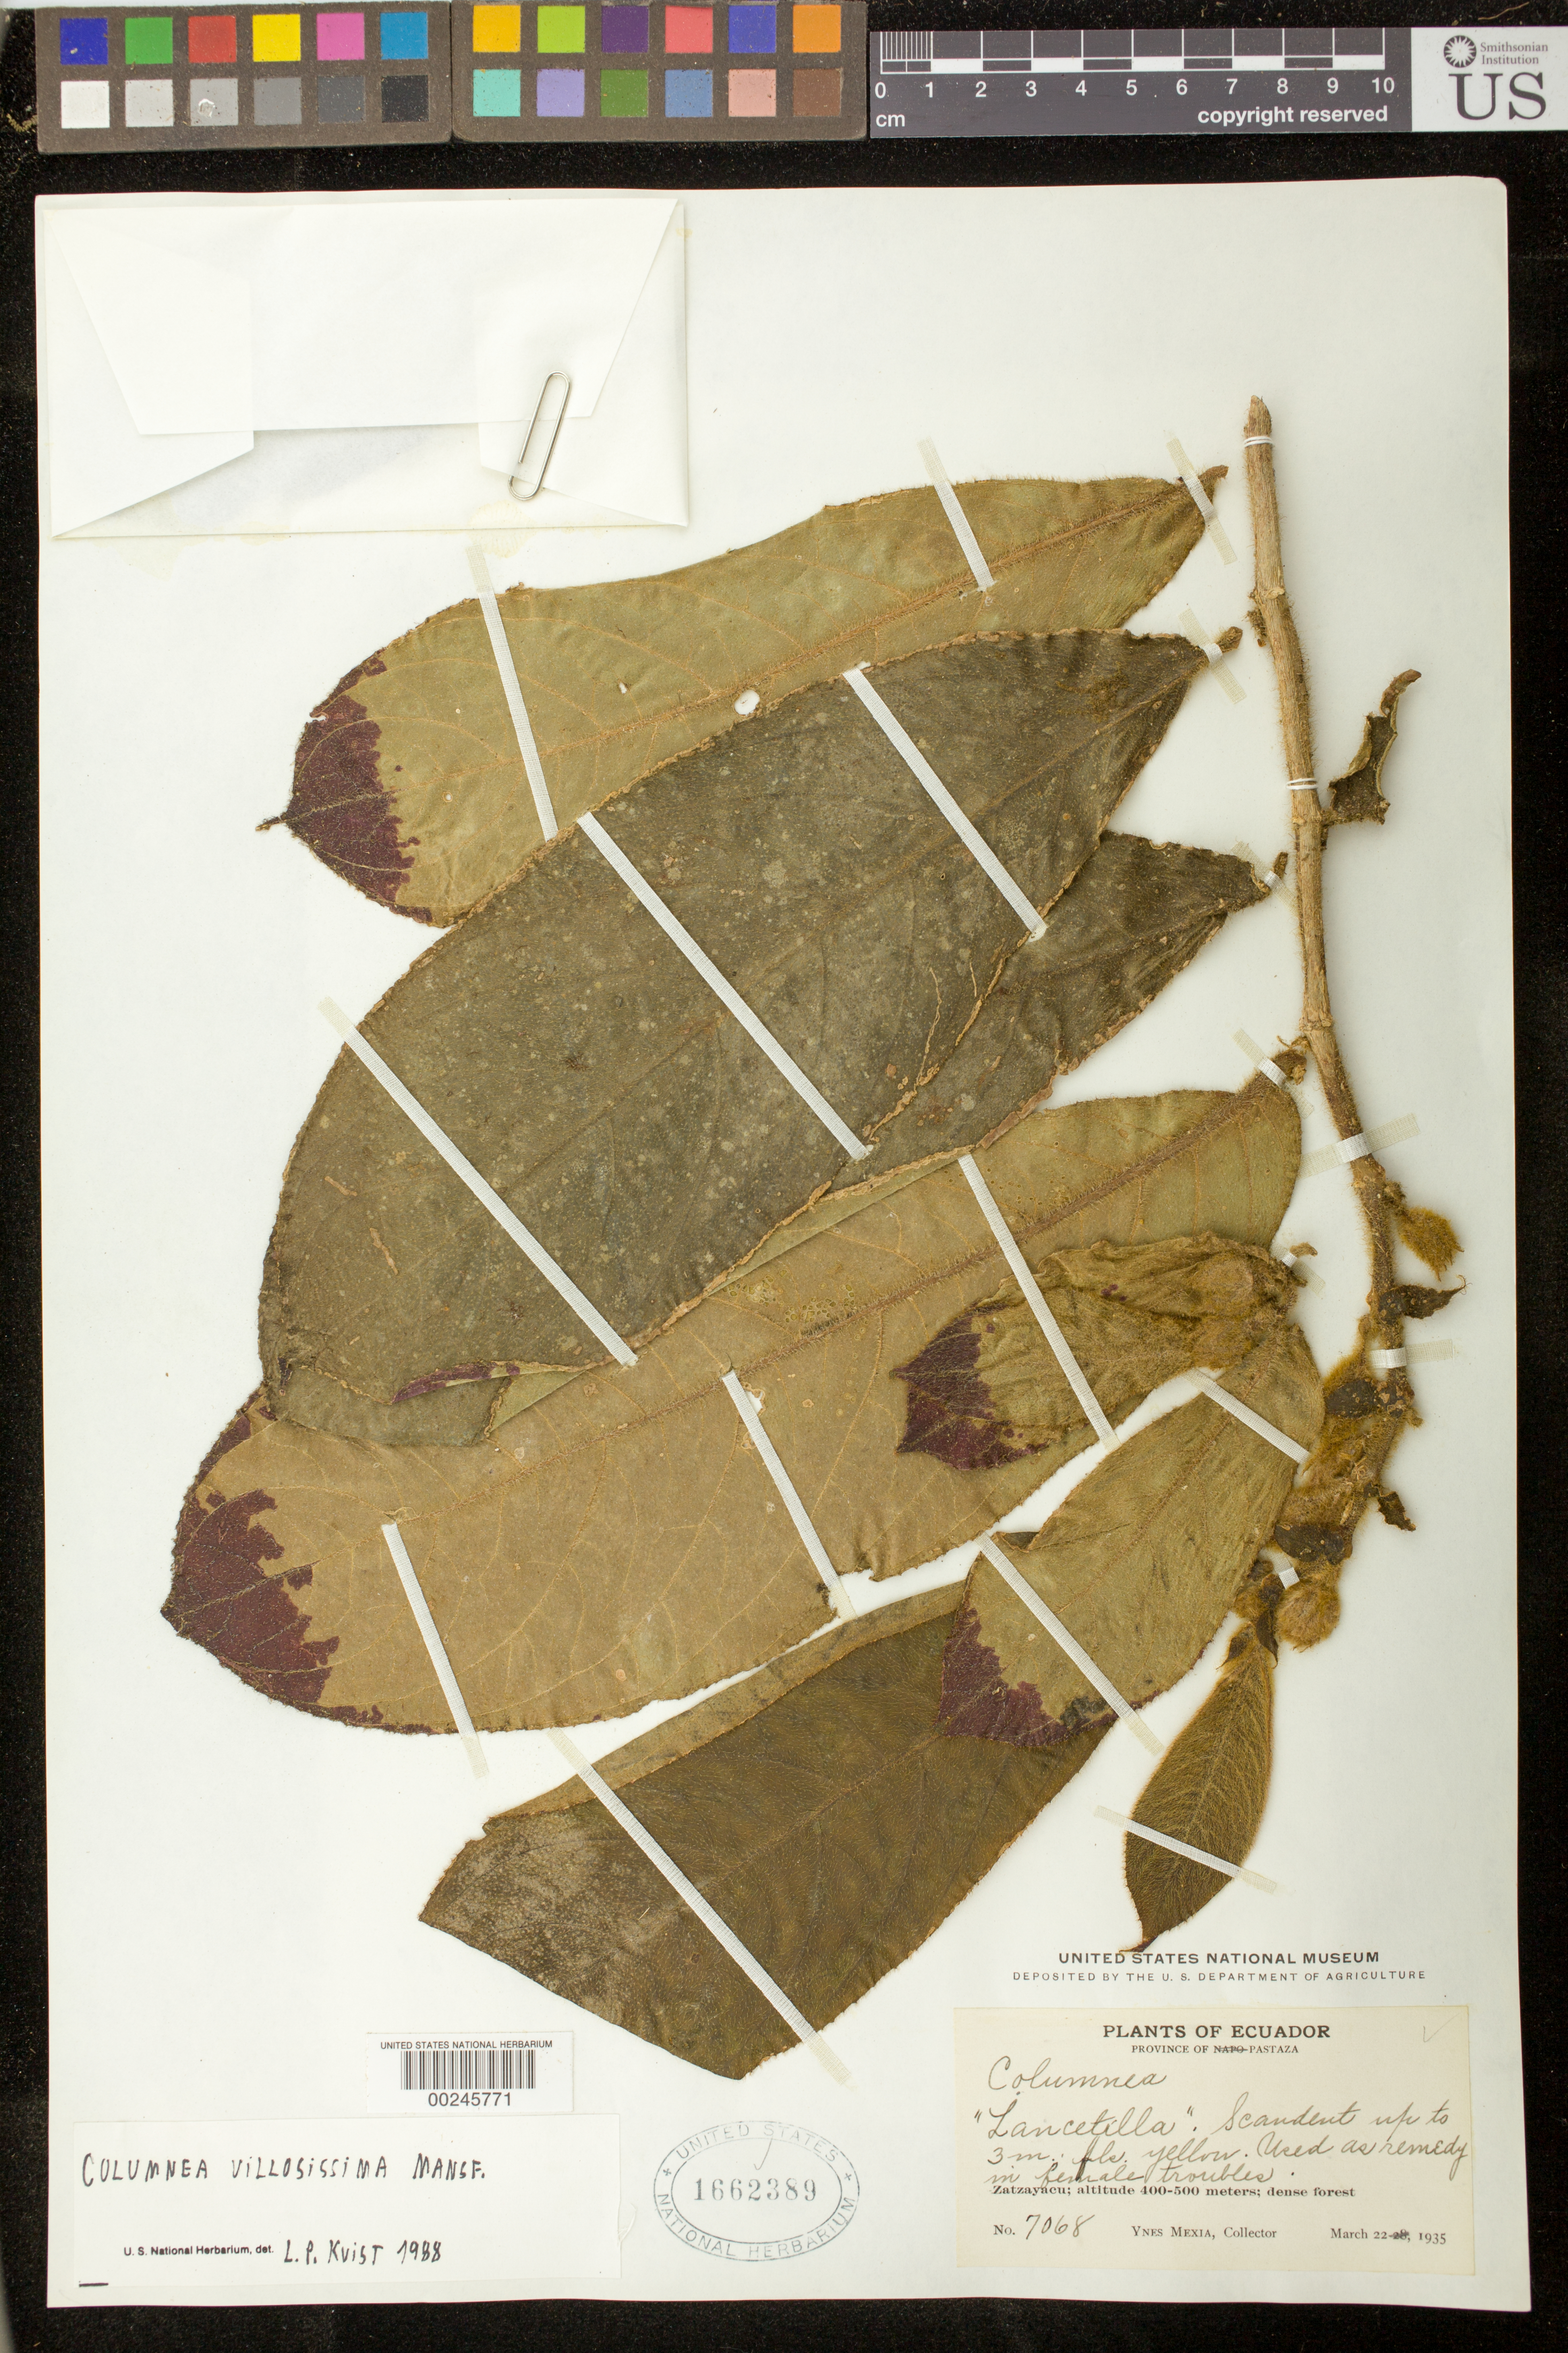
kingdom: Plantae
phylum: Tracheophyta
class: Magnoliopsida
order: Lamiales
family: Gesneriaceae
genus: Columnea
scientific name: Columnea villosissima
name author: Mansf.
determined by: Skog, Laurence E.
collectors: Y. Mexia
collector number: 7068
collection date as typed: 22 Mar 1935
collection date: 1935-03-22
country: Ecuador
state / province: Napo / Pastaza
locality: Zatzayacu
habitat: Dense forest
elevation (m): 400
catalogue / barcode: US 1662389